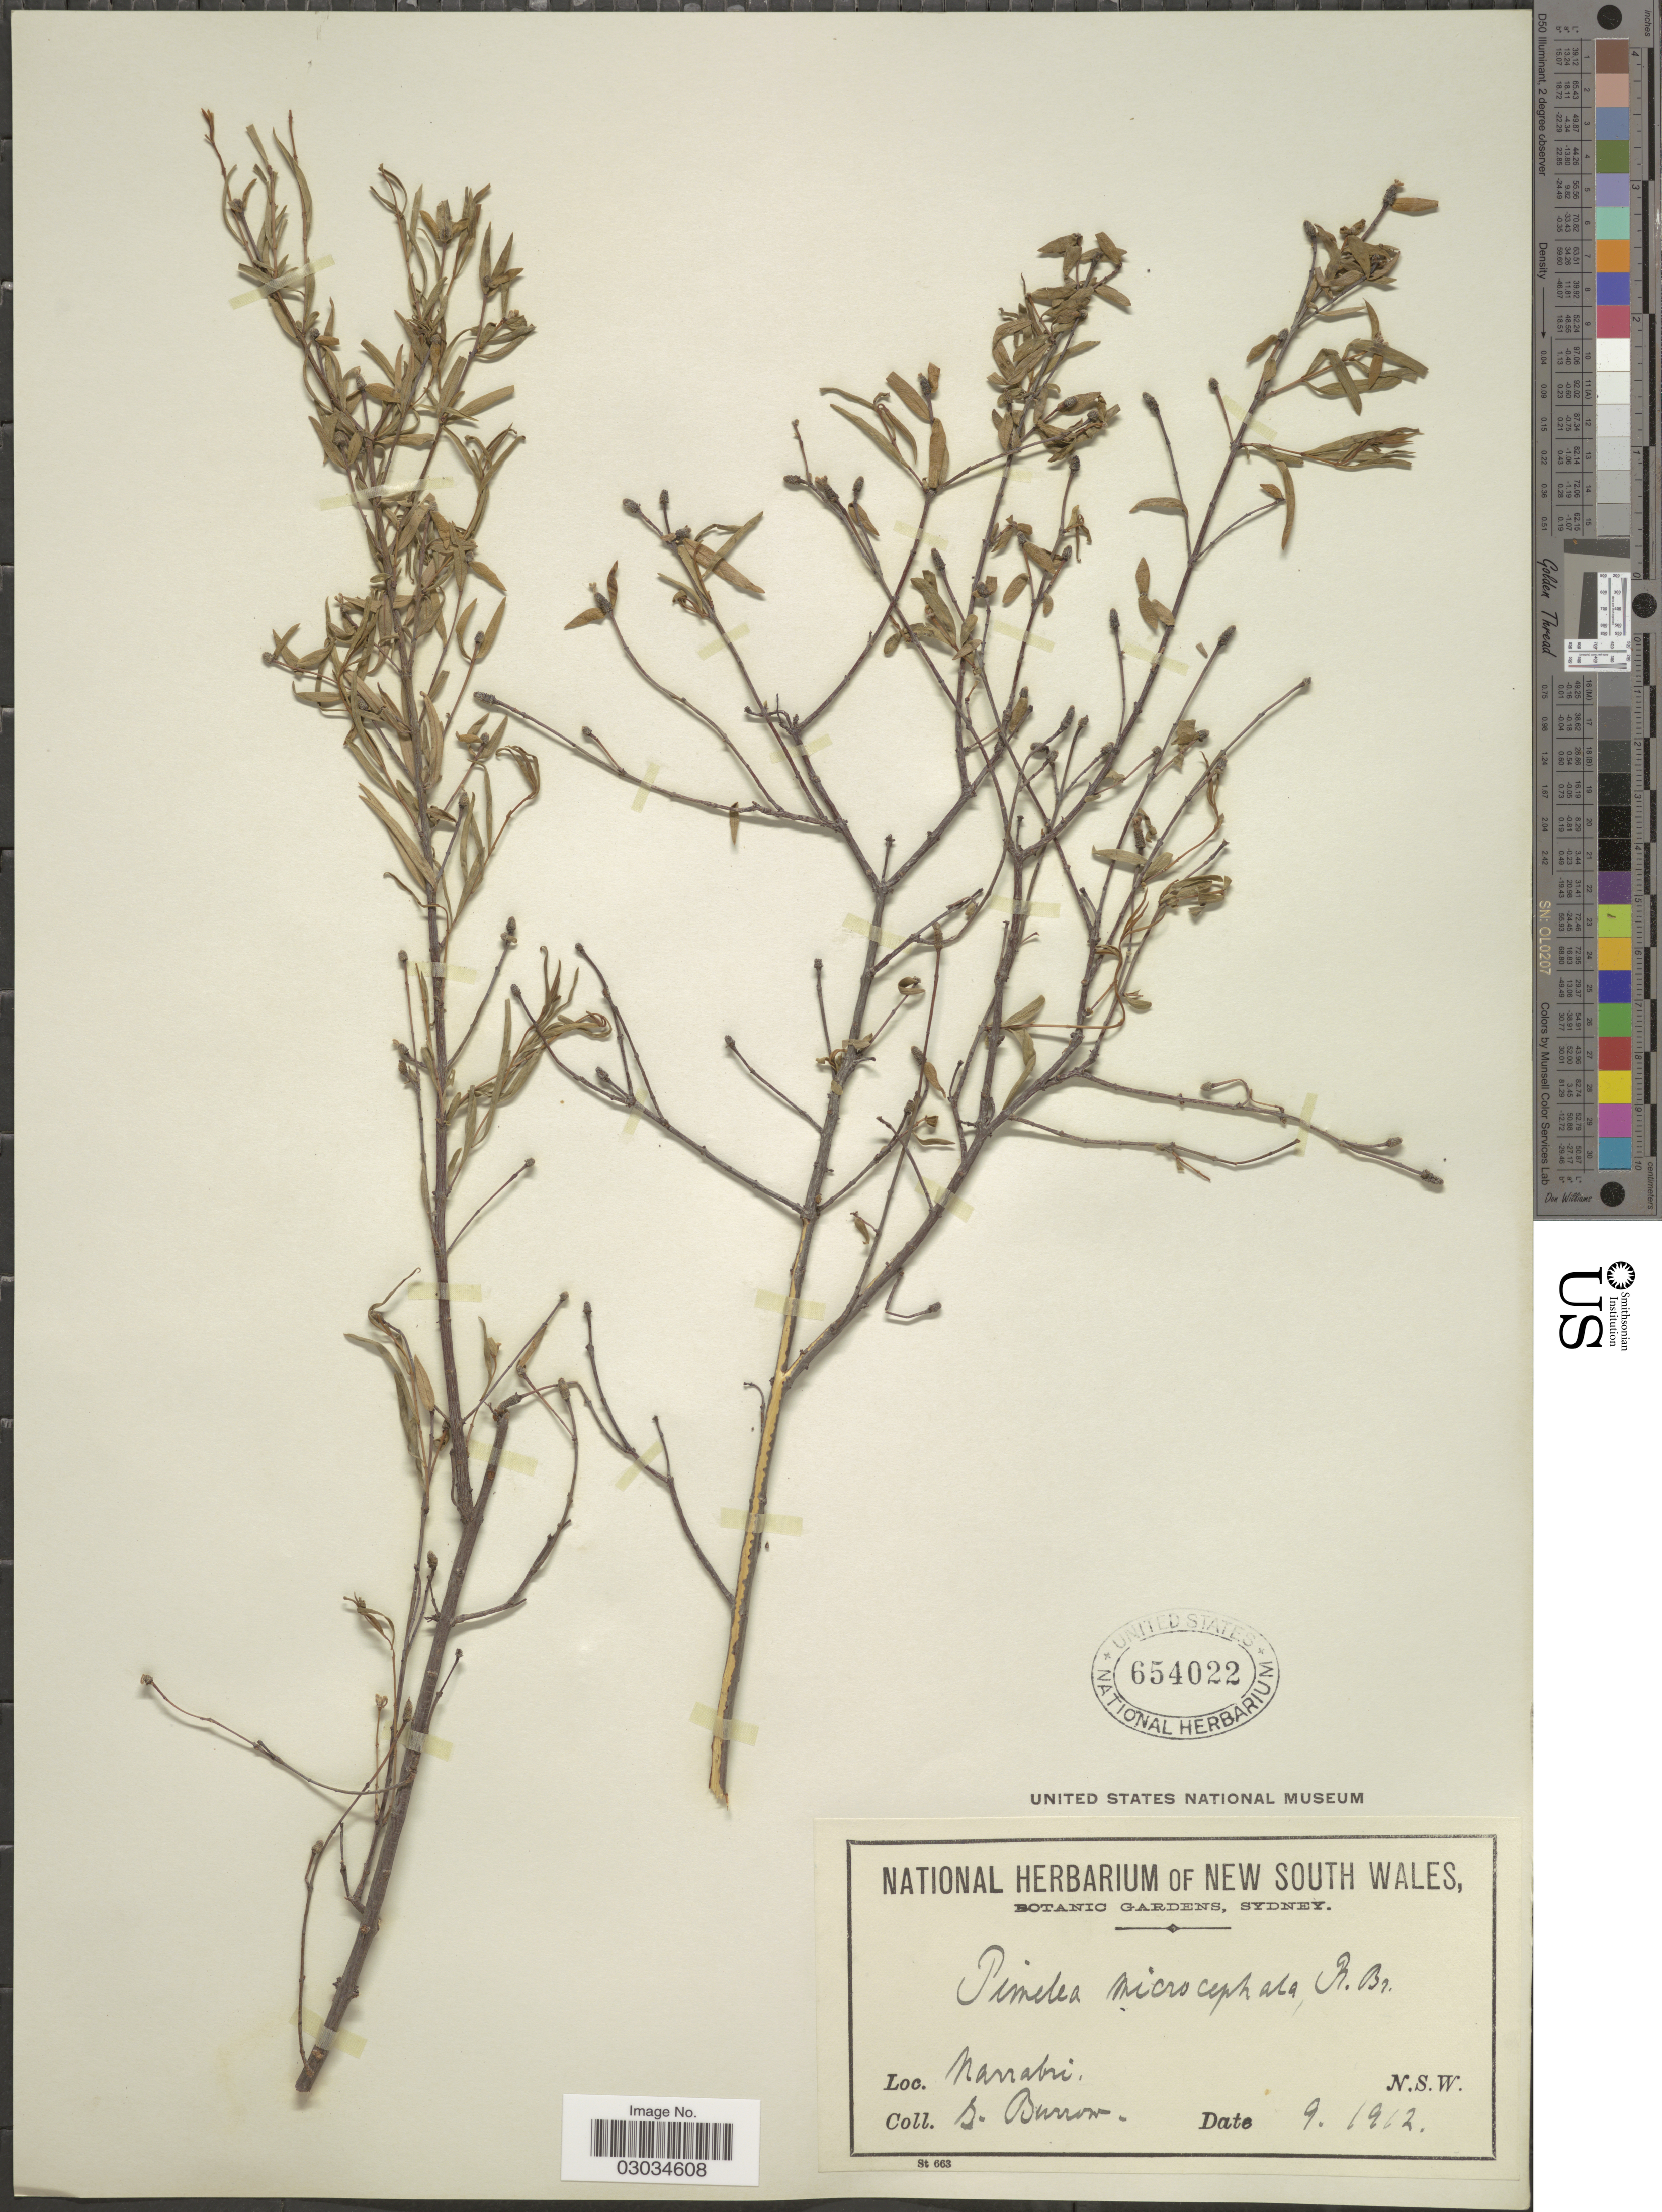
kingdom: Plantae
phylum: Tracheophyta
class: Magnoliopsida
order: Malvales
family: Thymelaeaceae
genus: Pimelea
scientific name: Pimelea microcephala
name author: R. Br.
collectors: G. Burrow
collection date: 1912-09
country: Australia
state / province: New South Wales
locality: Narrabri. N.S.W.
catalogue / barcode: US 654022